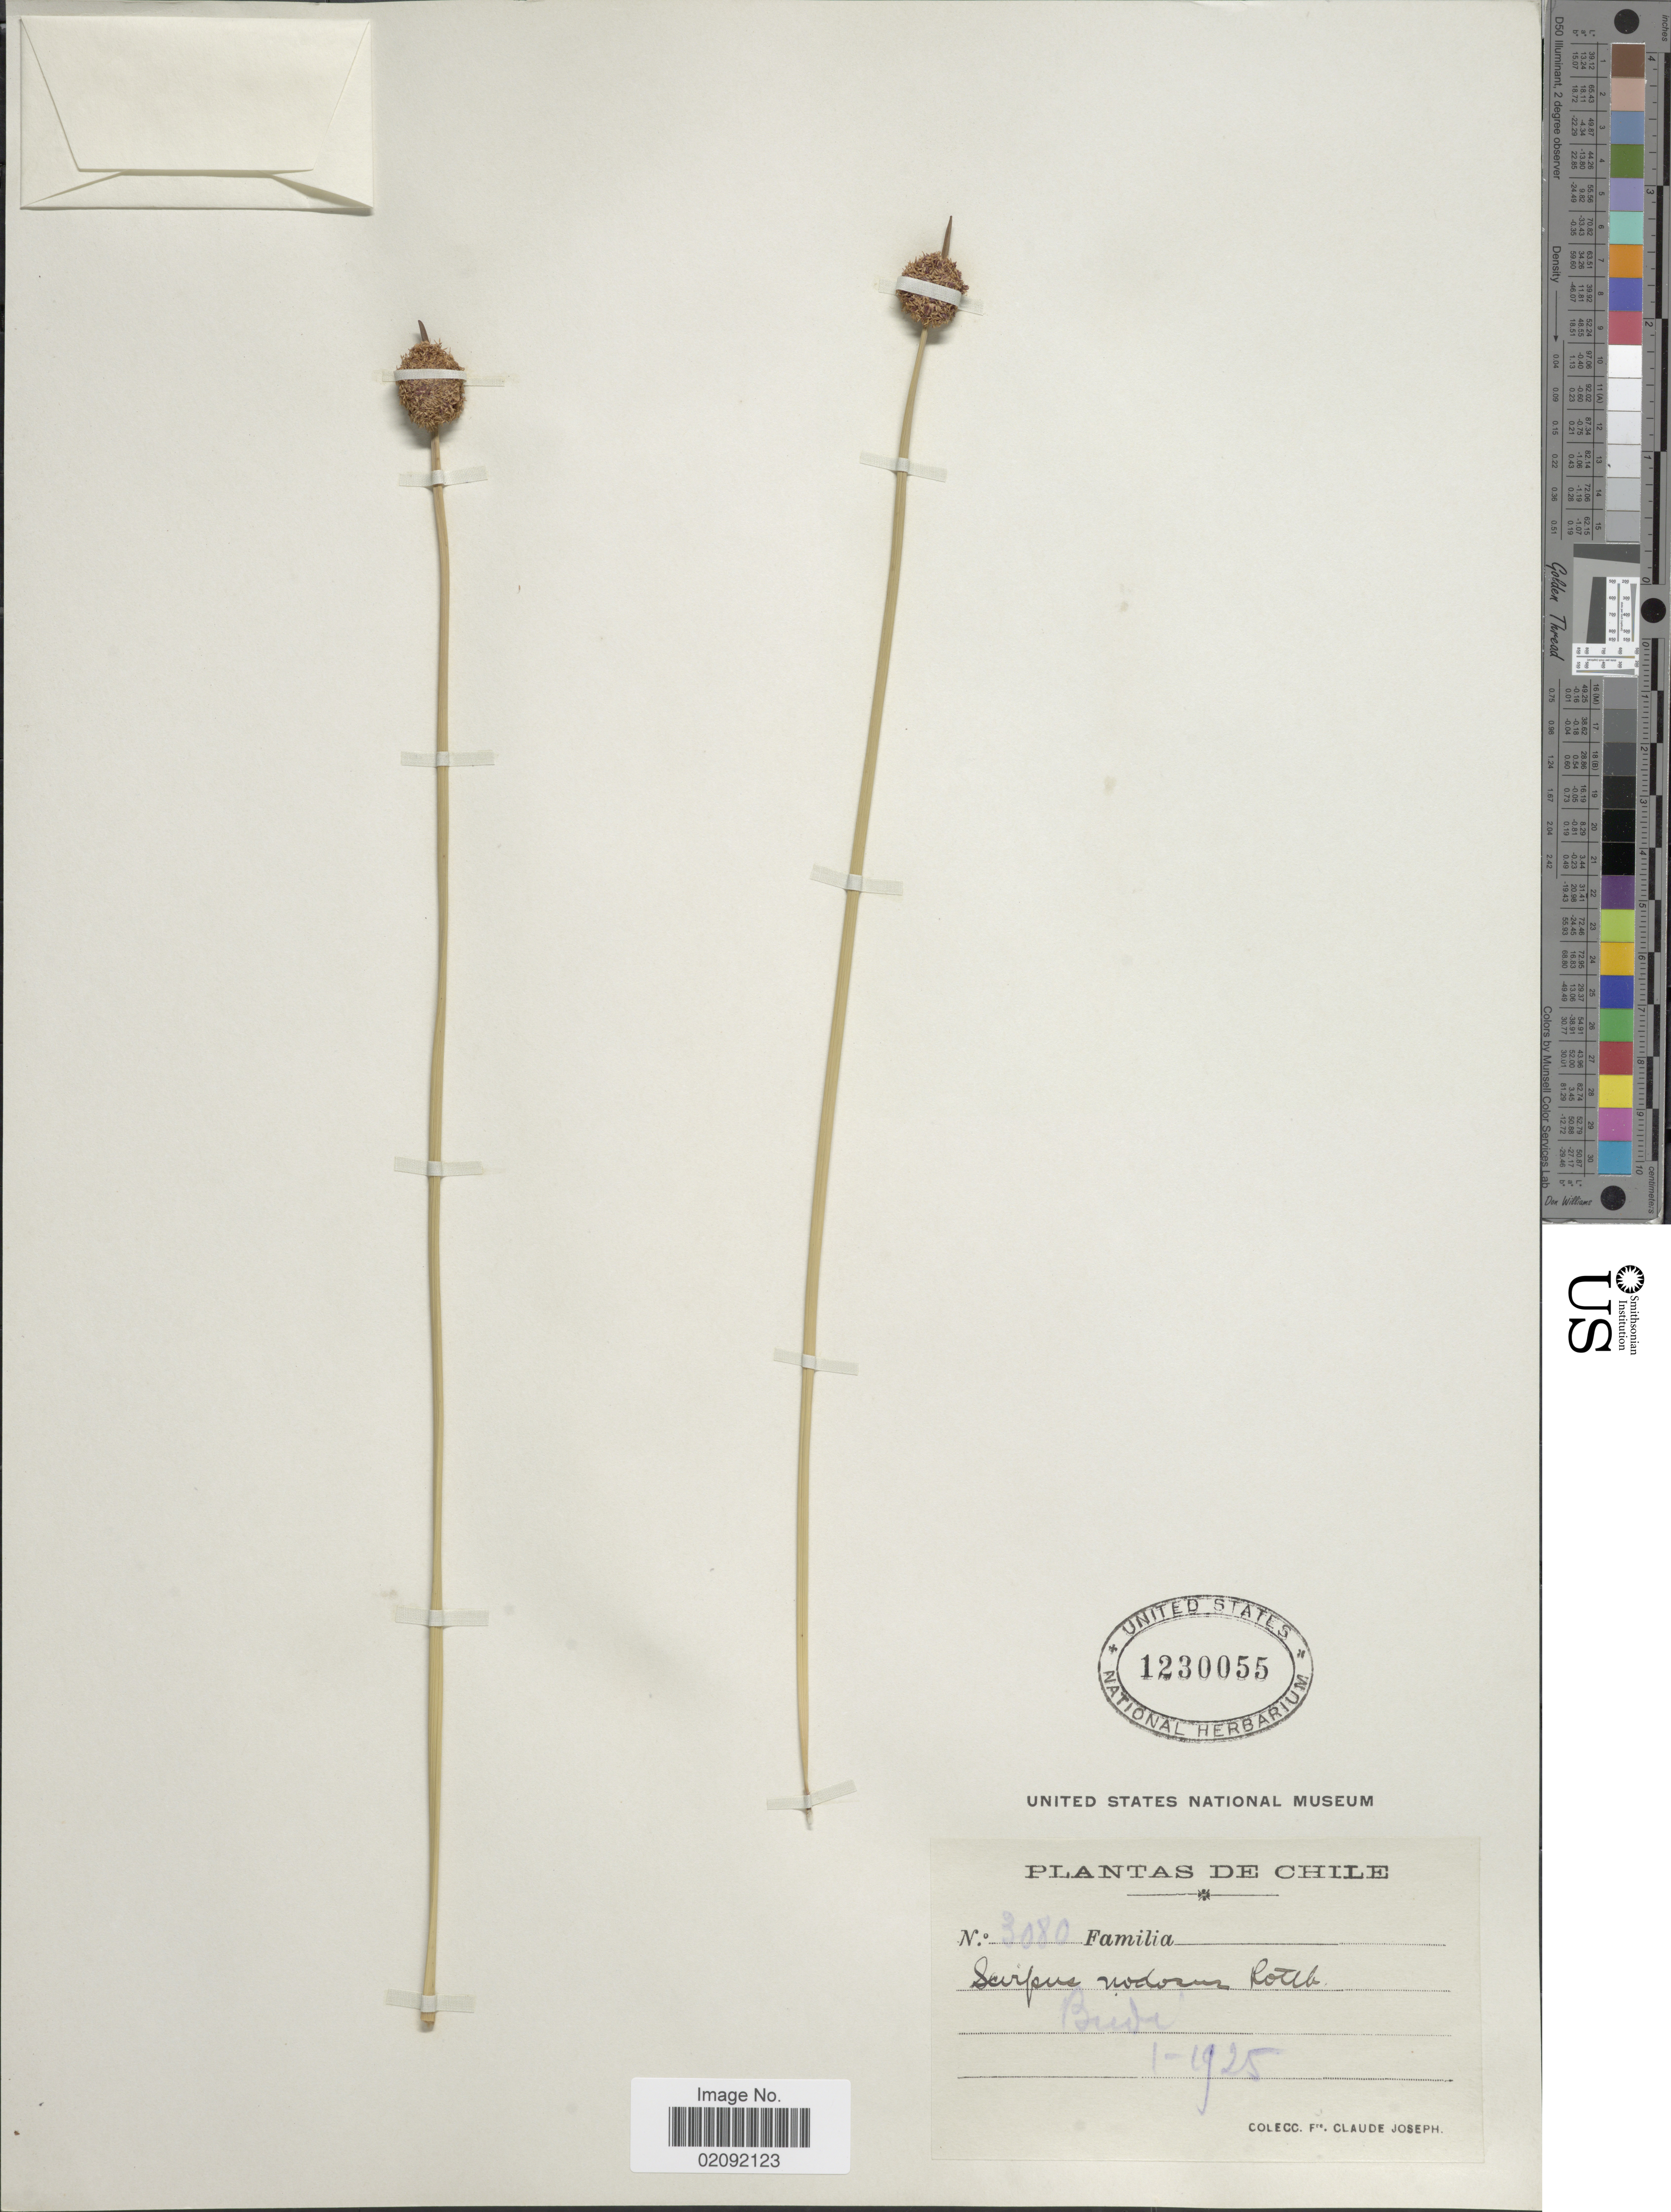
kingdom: Plantae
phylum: Tracheophyta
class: Liliopsida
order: Poales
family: Cyperaceae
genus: Ficinia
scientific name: Ficinia nodosa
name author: (Rottb.) Goetgh. et al.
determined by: Strong, M. T., (US), Smithsonian Institution - National Museum of Natural History (UNITED STATES)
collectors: Bro. Claude-Joseph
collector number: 3080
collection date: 1925-01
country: Chile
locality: Budi.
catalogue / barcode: US 1230055